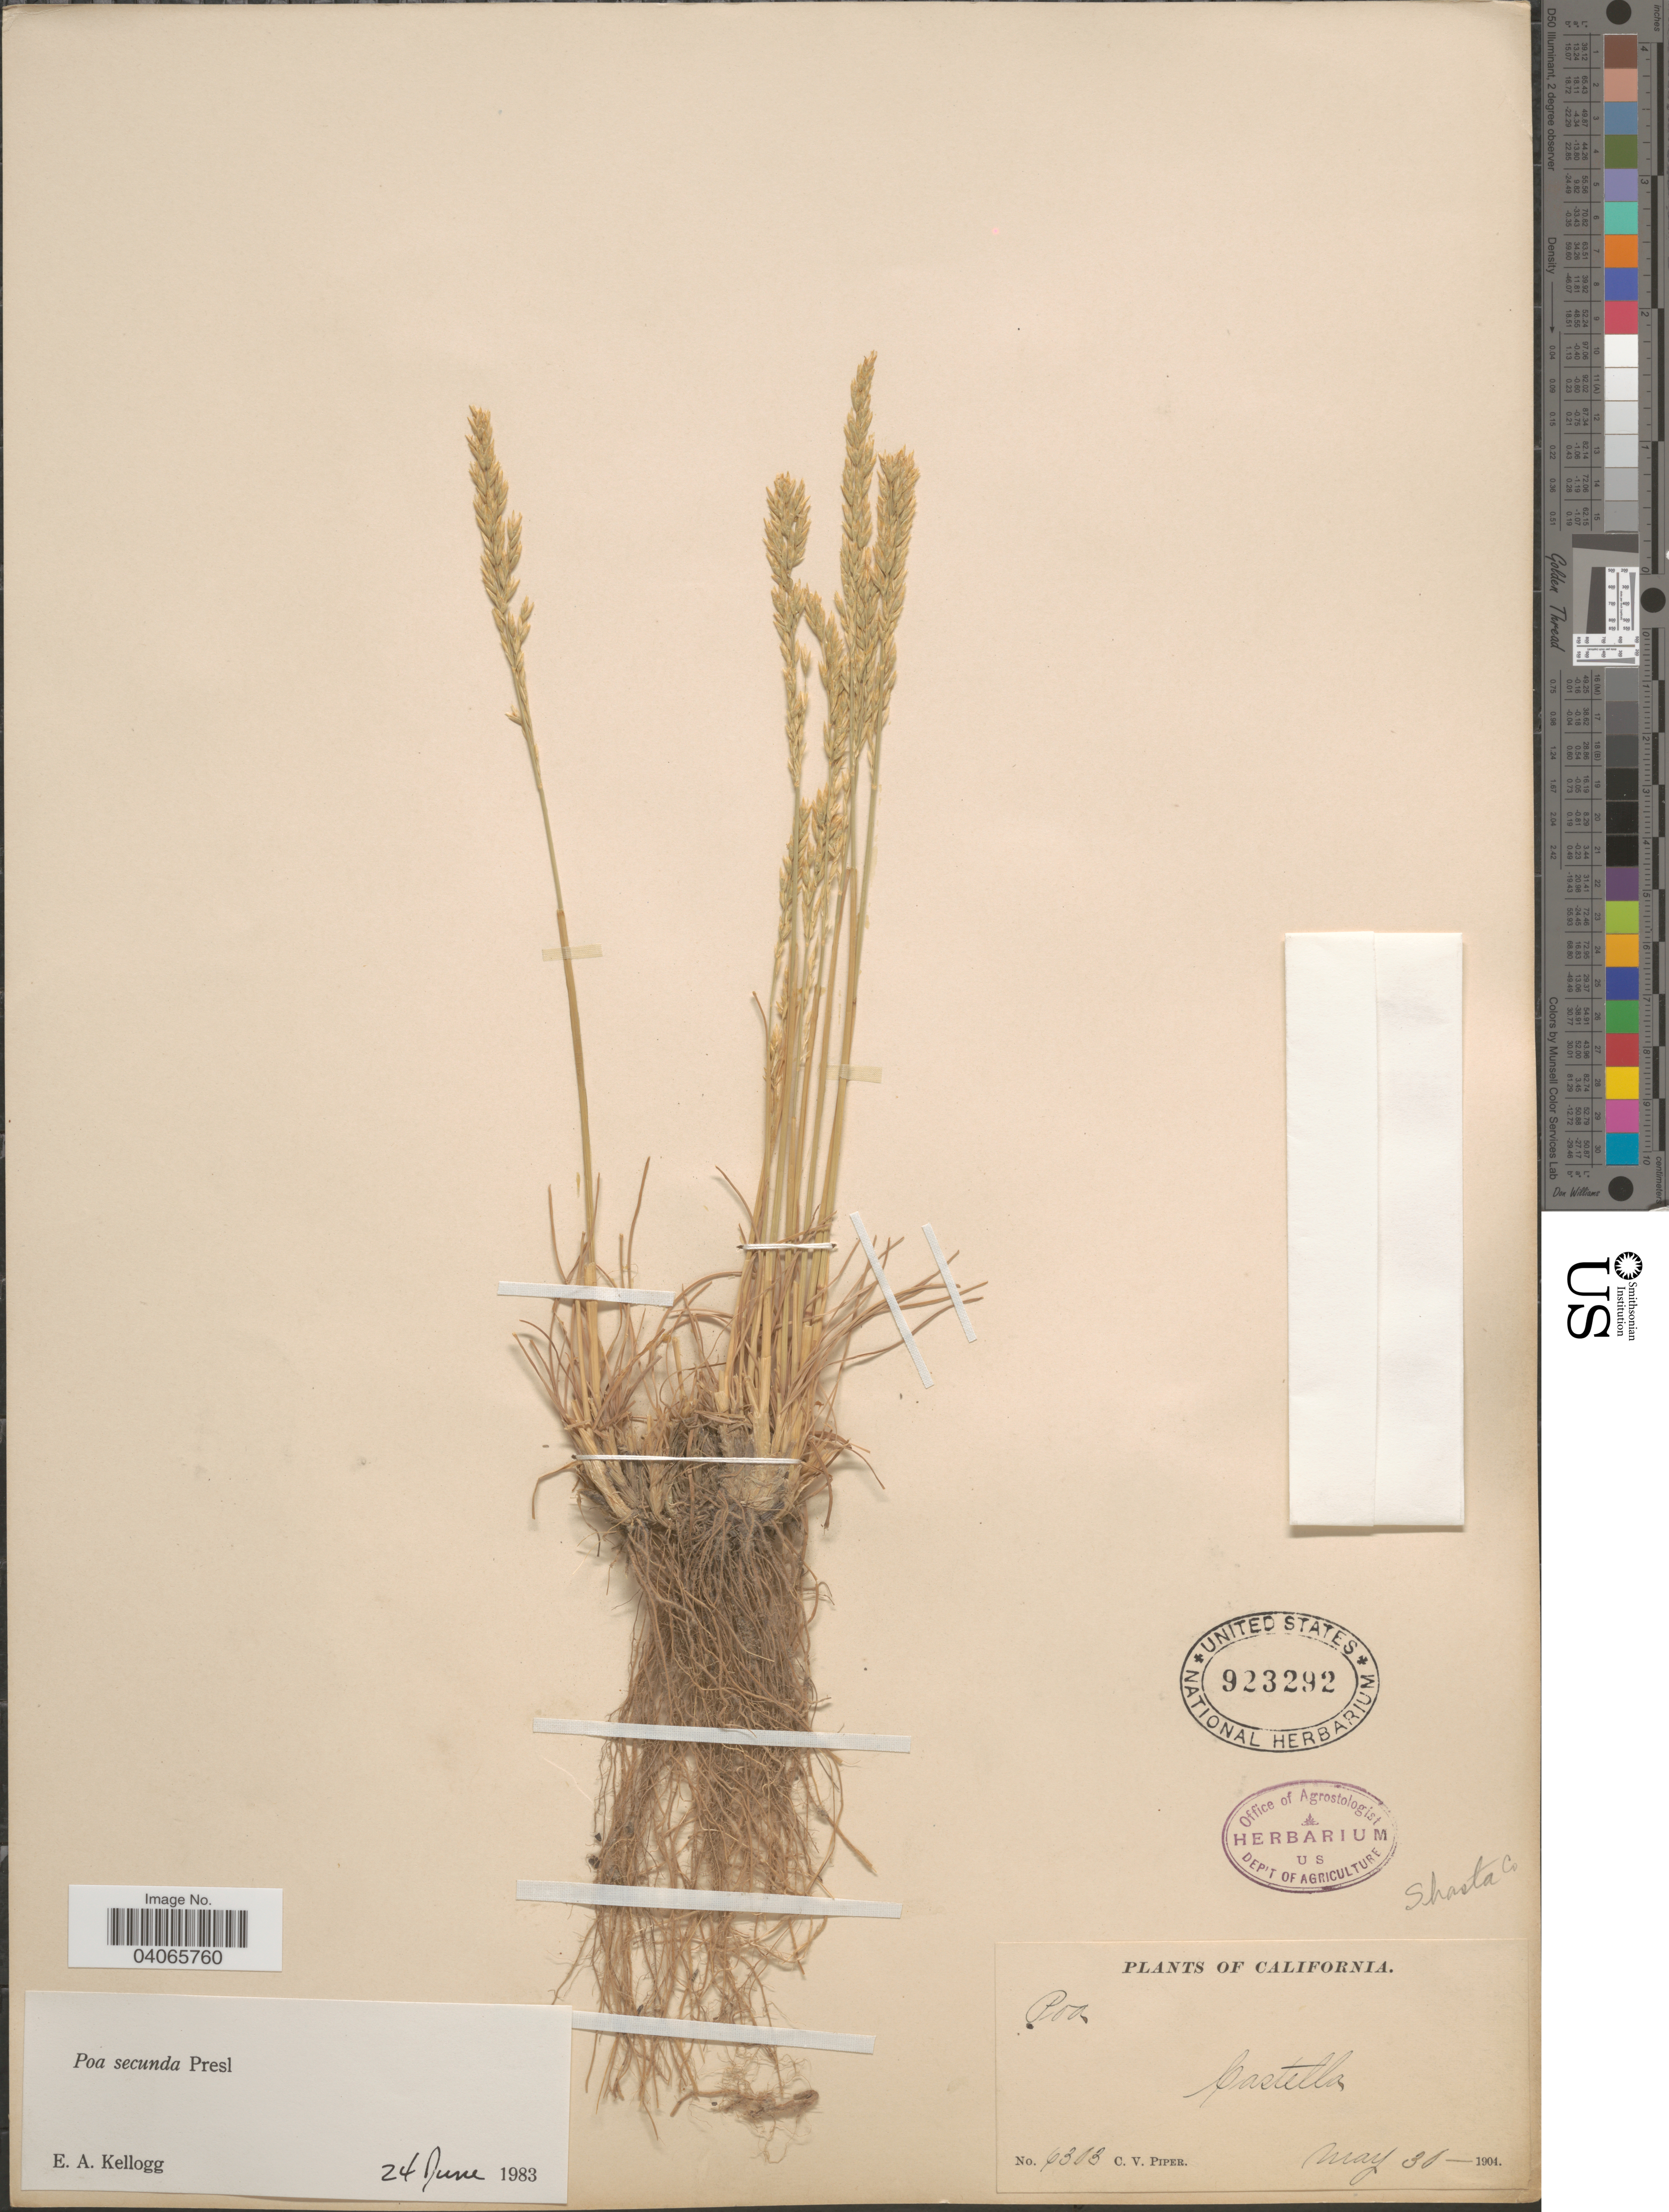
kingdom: Plantae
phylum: Tracheophyta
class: Liliopsida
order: Poales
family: Poaceae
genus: Poa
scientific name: Poa secunda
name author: J. Presl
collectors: C. V. Piper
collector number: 6303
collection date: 1904-05-30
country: United States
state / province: California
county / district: Shasta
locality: Castella. Shasta Co.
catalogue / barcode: US 923292